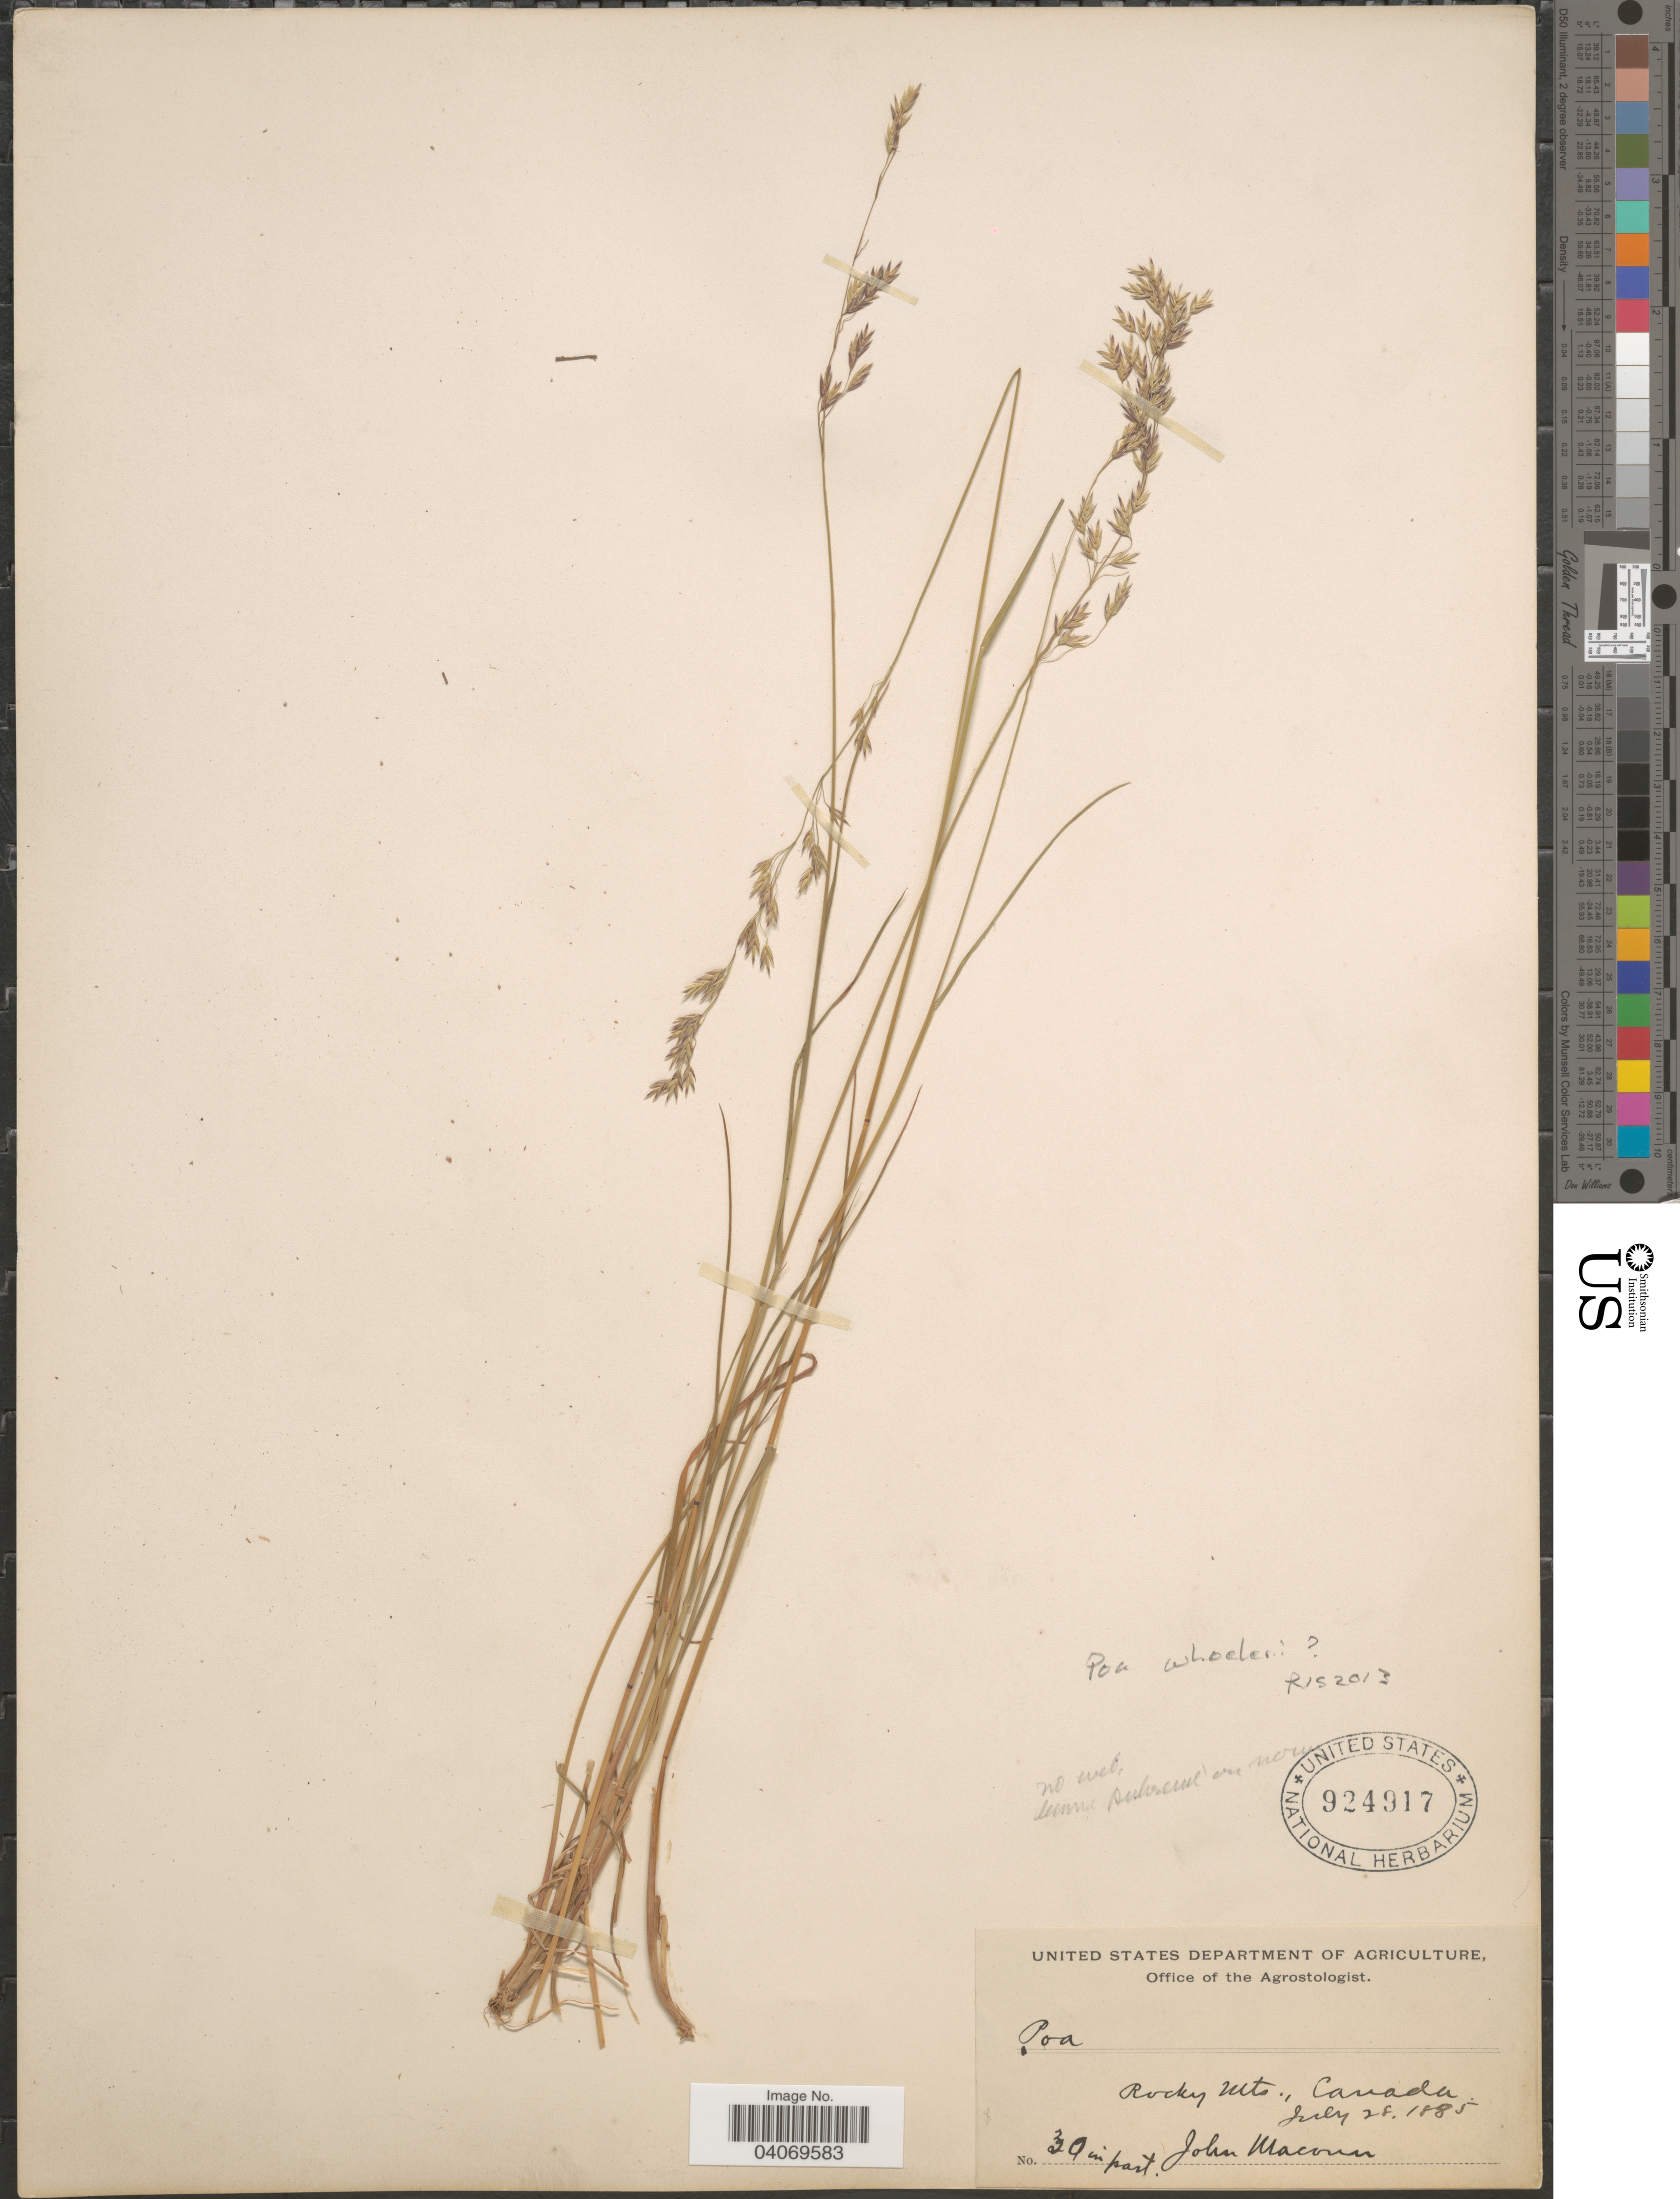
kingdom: Plantae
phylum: Tracheophyta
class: Liliopsida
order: Poales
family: Poaceae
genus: Poa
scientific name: Poa sp.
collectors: J. Macoun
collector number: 30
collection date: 1885-07-28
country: Canada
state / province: British Columbia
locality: Rocky Mts.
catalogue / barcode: US 924917